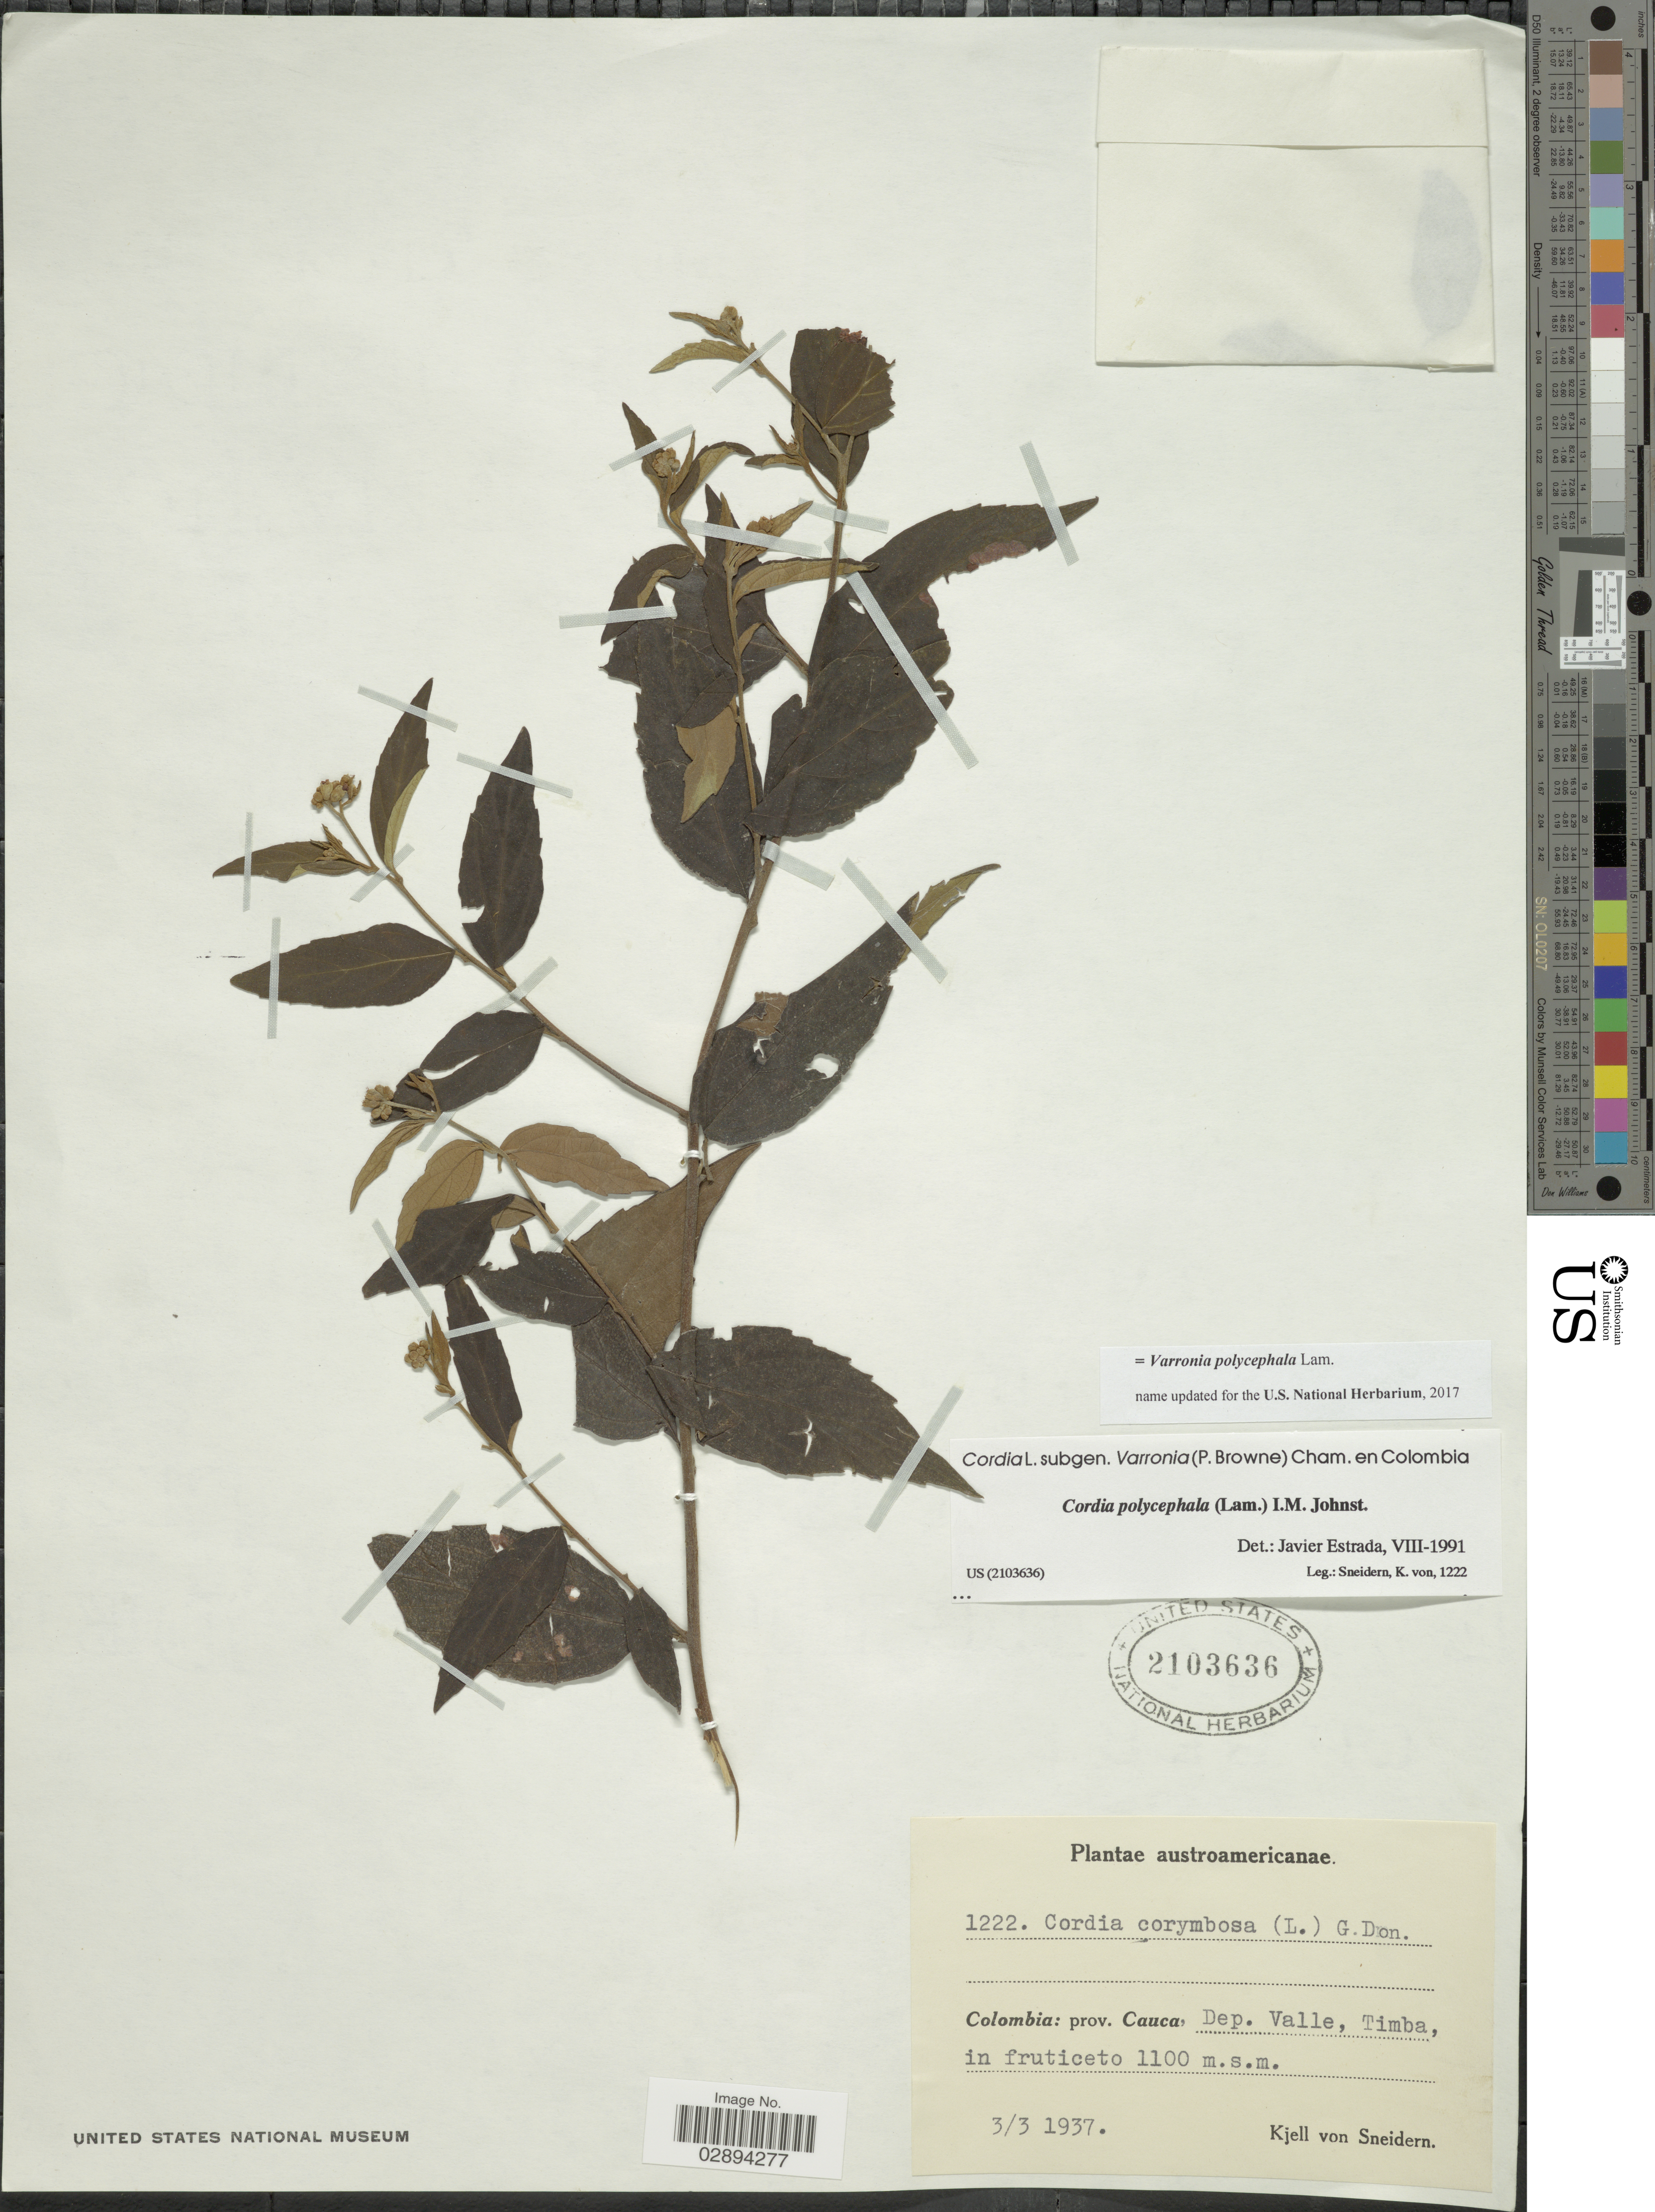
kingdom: Plantae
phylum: Tracheophyta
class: Magnoliopsida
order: Boraginales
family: Cordiaceae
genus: Varronia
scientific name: Varronia polycephala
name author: Lam.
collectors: K. von Sneidern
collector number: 1222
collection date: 1937-03-03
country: Colombia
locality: Prov. Cauca, Dep. Valle, Timba.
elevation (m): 1100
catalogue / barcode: US 2103636